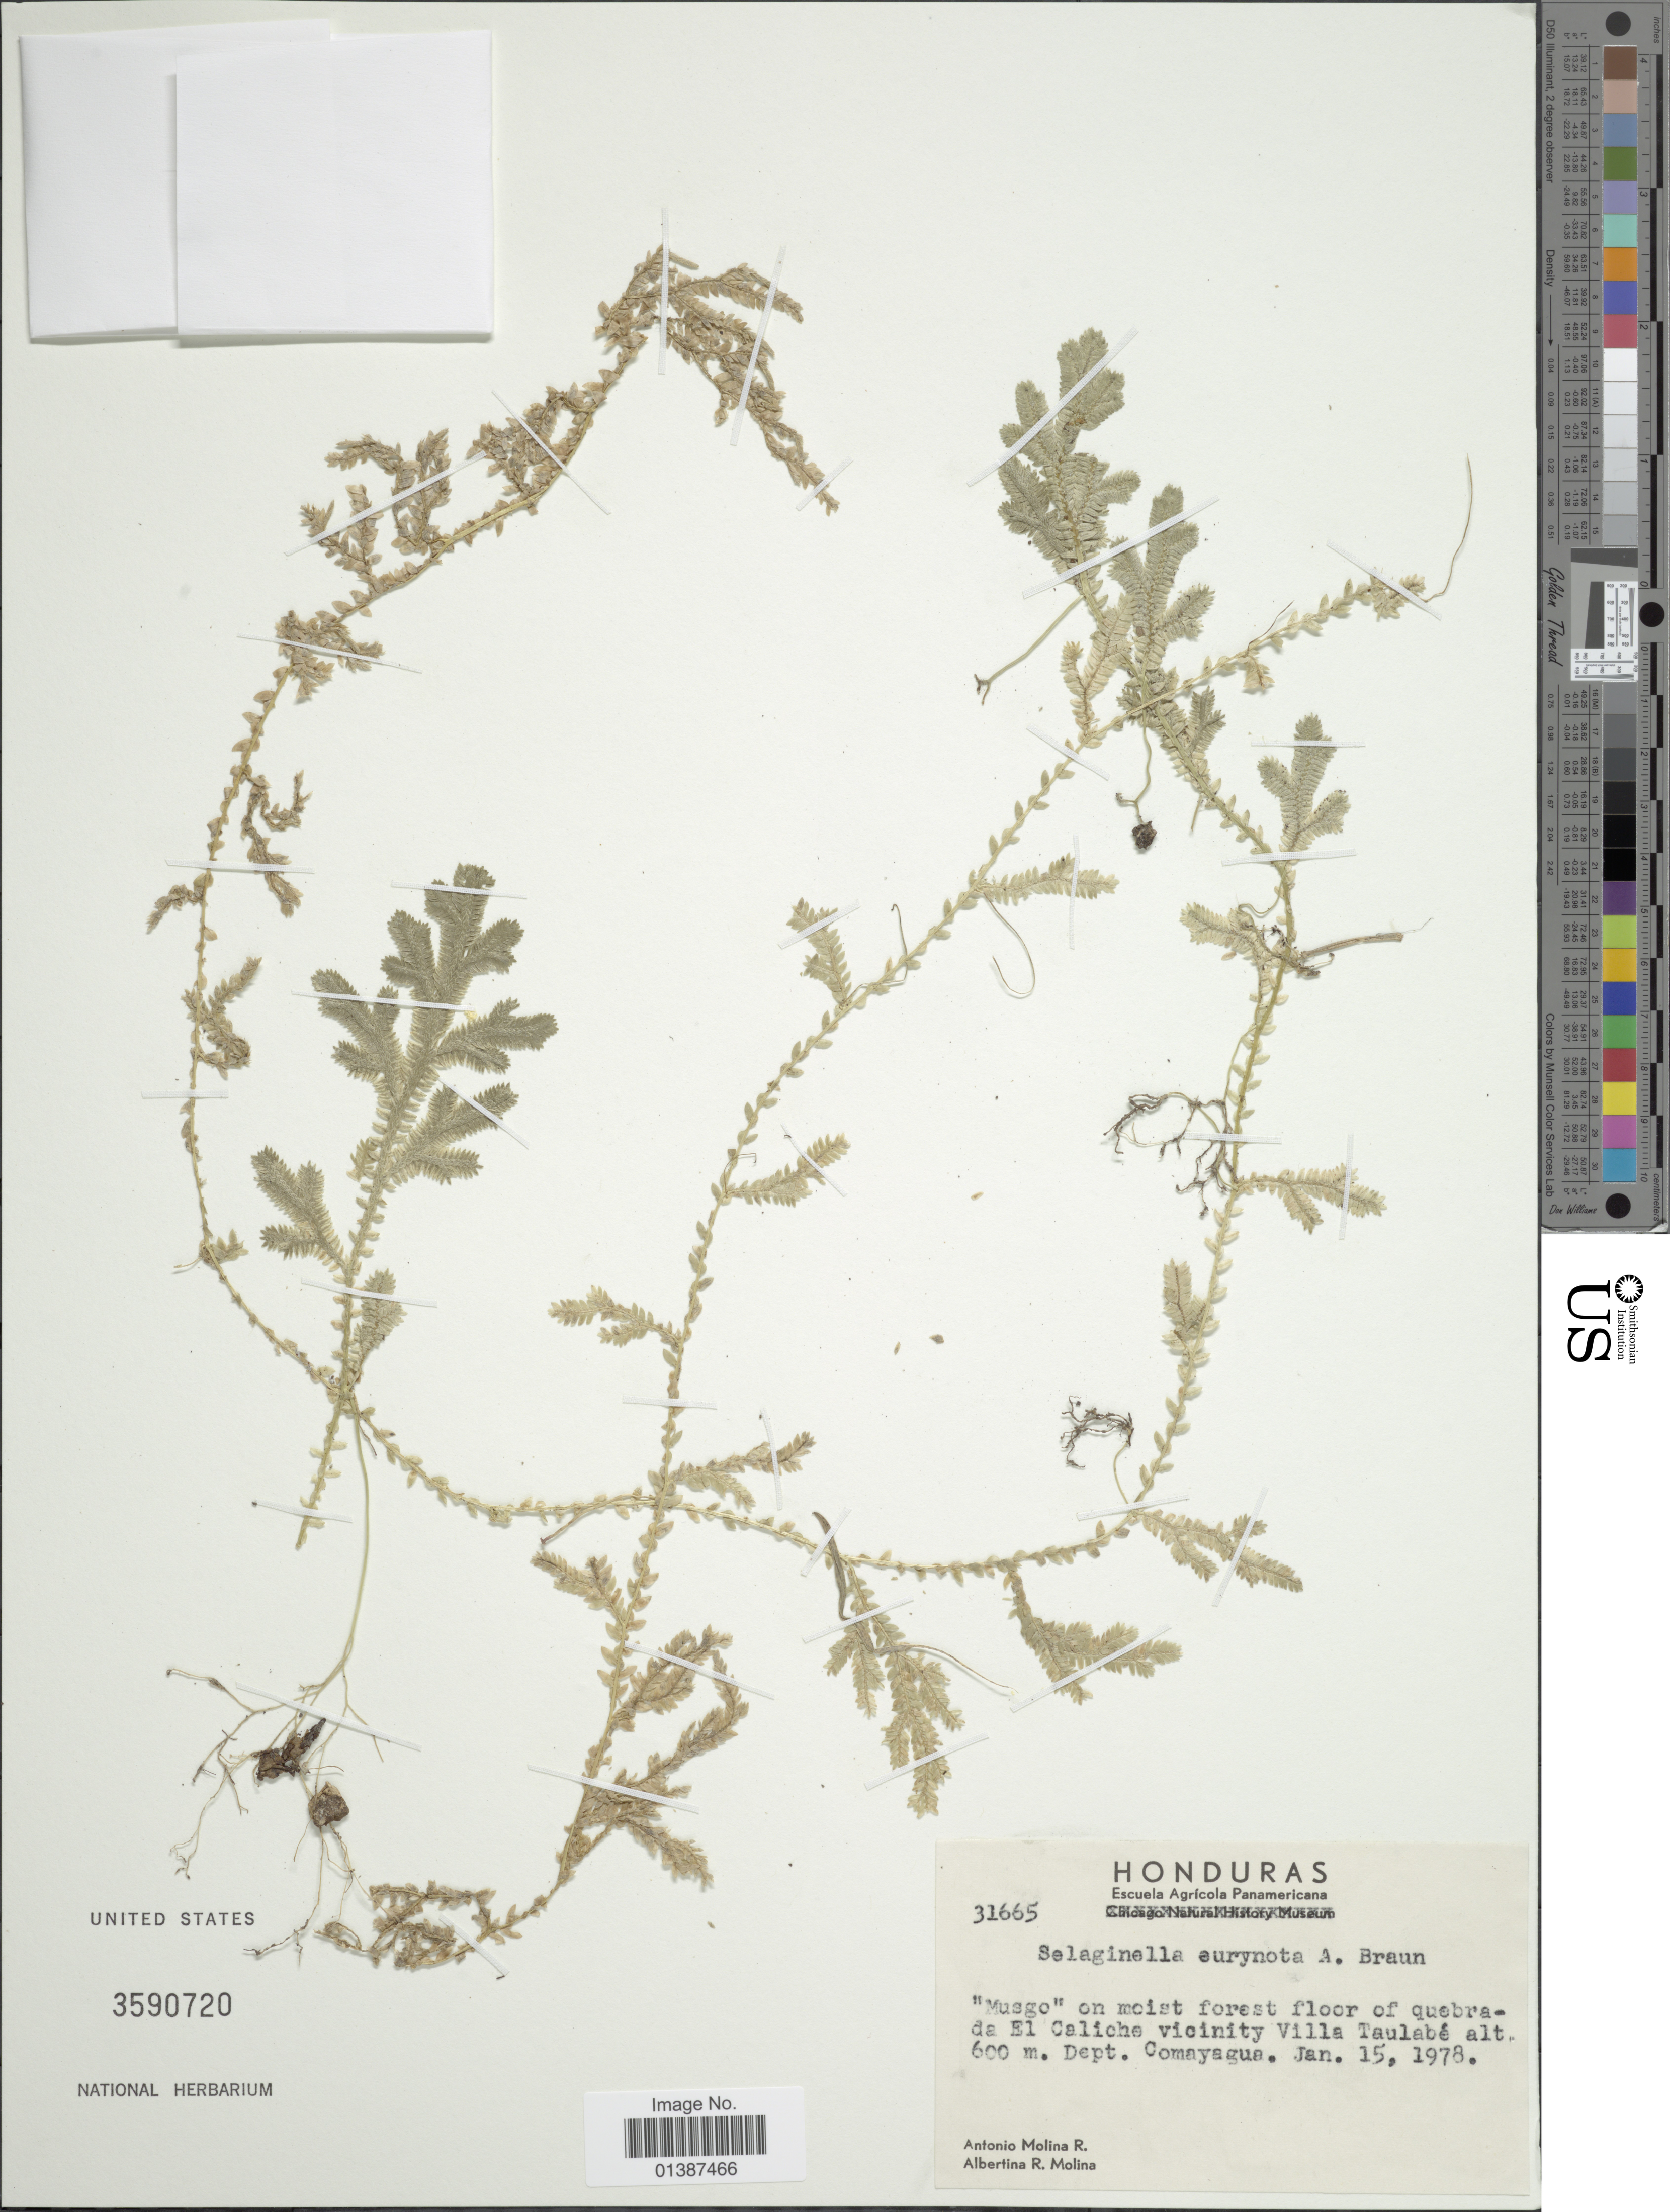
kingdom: Plantae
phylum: Tracheophyta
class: Lycopodiopsida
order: Selaginellales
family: Selaginellaceae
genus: Selaginella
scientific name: Selaginella eurynota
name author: A. Braun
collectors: A. Molina R. & A. R. Molina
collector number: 31665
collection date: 1978-01-15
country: Honduras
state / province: Comayagua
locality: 'Musgo' on moist forest floor of quebrada El Caliche vicinity Villa Taulabé, Dept Comayagua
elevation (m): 600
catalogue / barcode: US 3590720